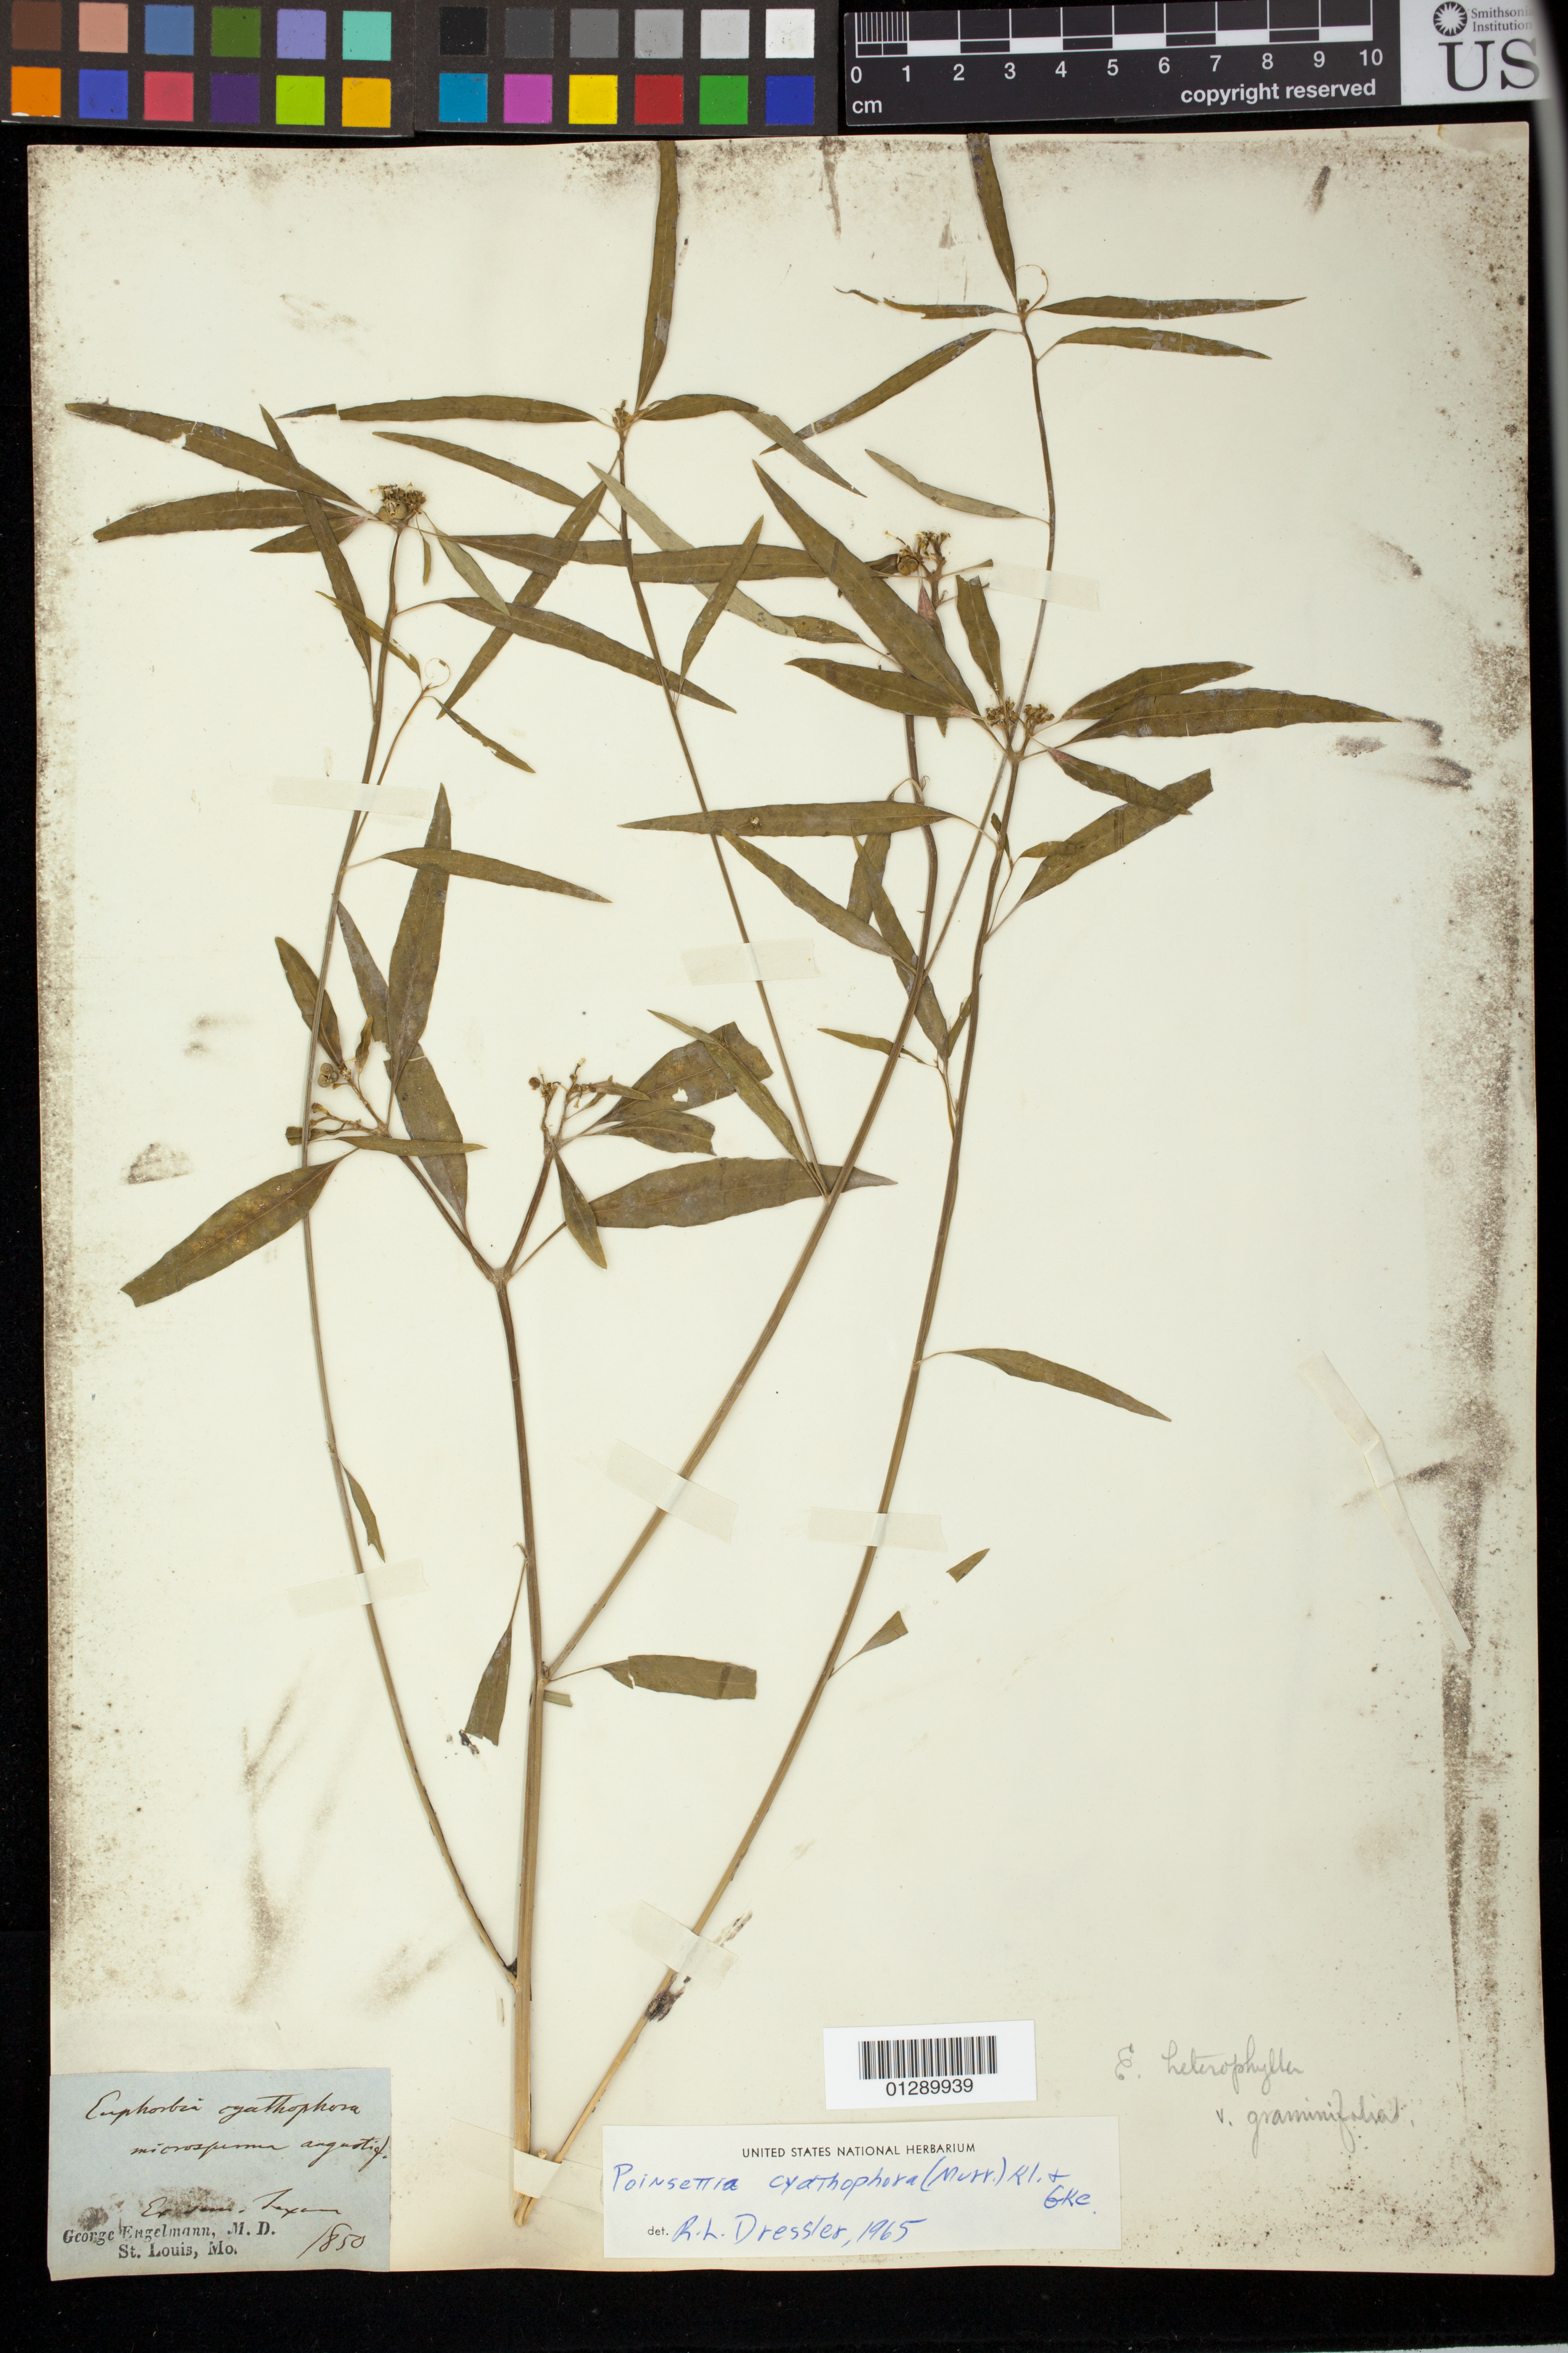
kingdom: Plantae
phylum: Tracheophyta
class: Magnoliopsida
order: Malpighiales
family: Euphorbiaceae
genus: Euphorbia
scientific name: Euphorbia heterophylla var. cyathophora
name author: (Murr.) Griseb.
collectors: G. Engelmann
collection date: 1850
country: United States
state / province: Texas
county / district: Young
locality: Jean